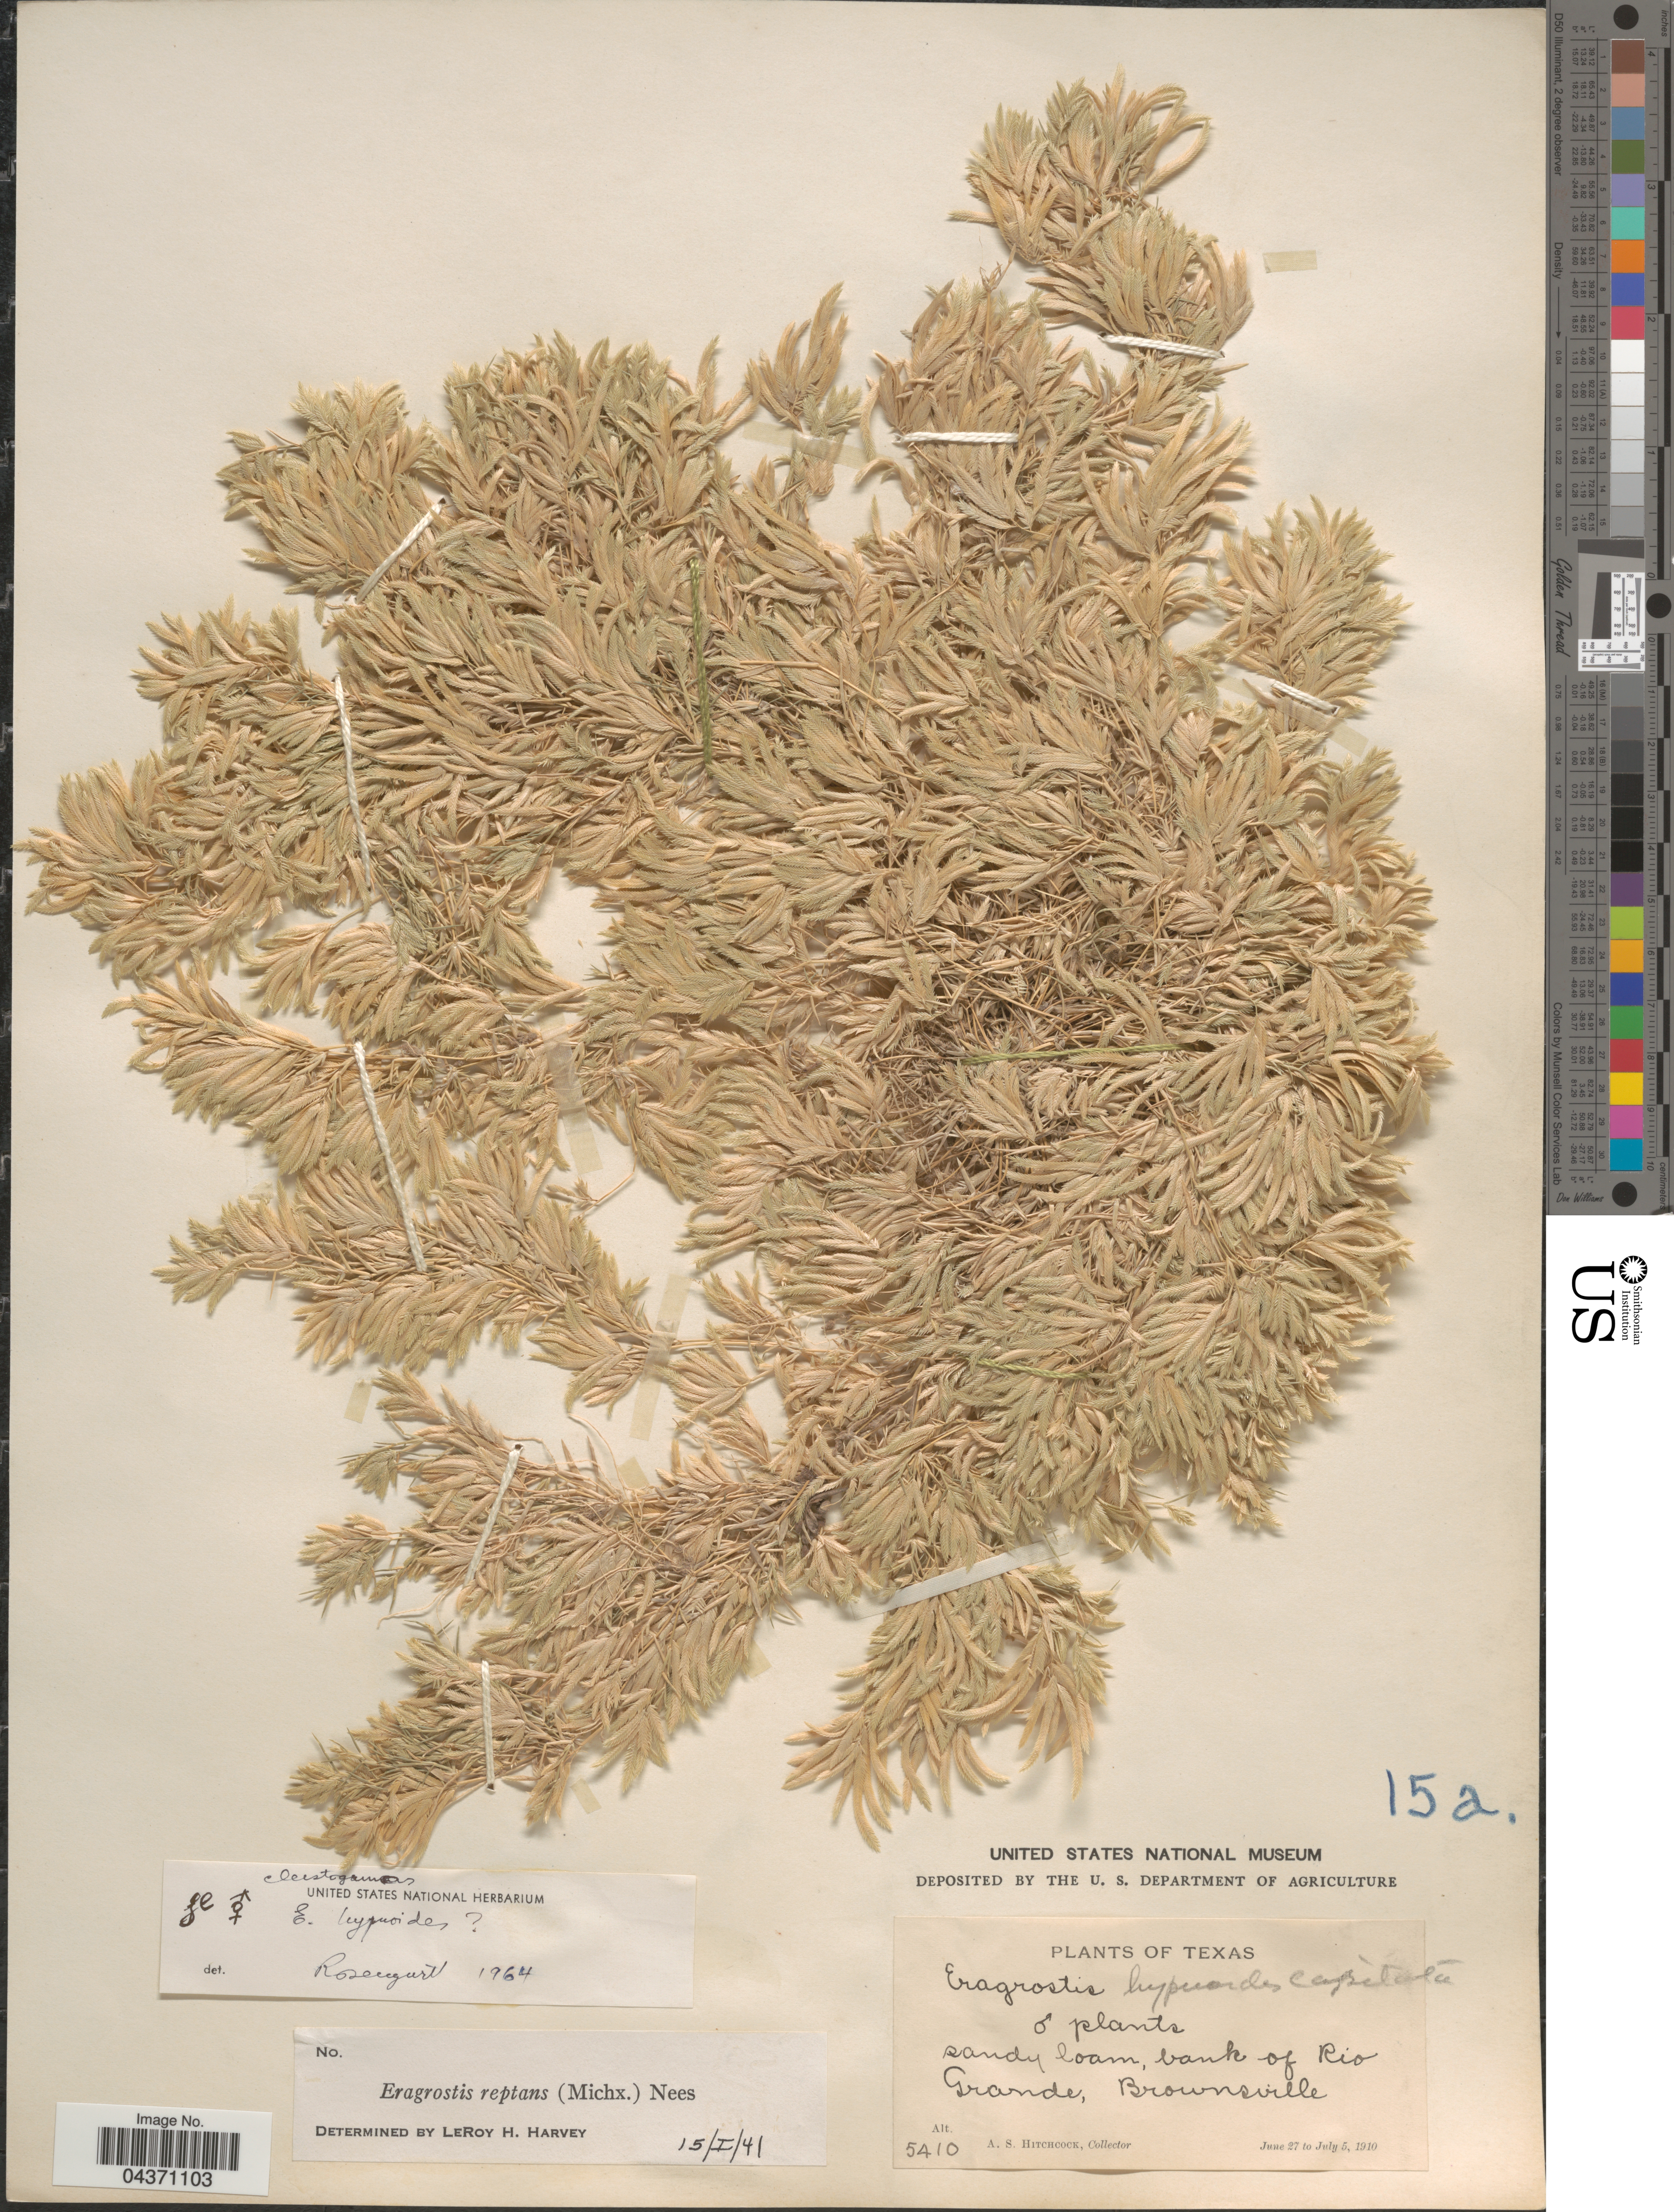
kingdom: Plantae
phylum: Tracheophyta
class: Liliopsida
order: Poales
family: Poaceae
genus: Eragrostis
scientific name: Eragrostis reptans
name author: (Michx.) Nees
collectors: A. S. Hitchcock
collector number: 5410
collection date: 1910-06-27/1910-07-05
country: United States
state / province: Texas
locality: Sandy loam, bank of Rio Grande, Brownsville.